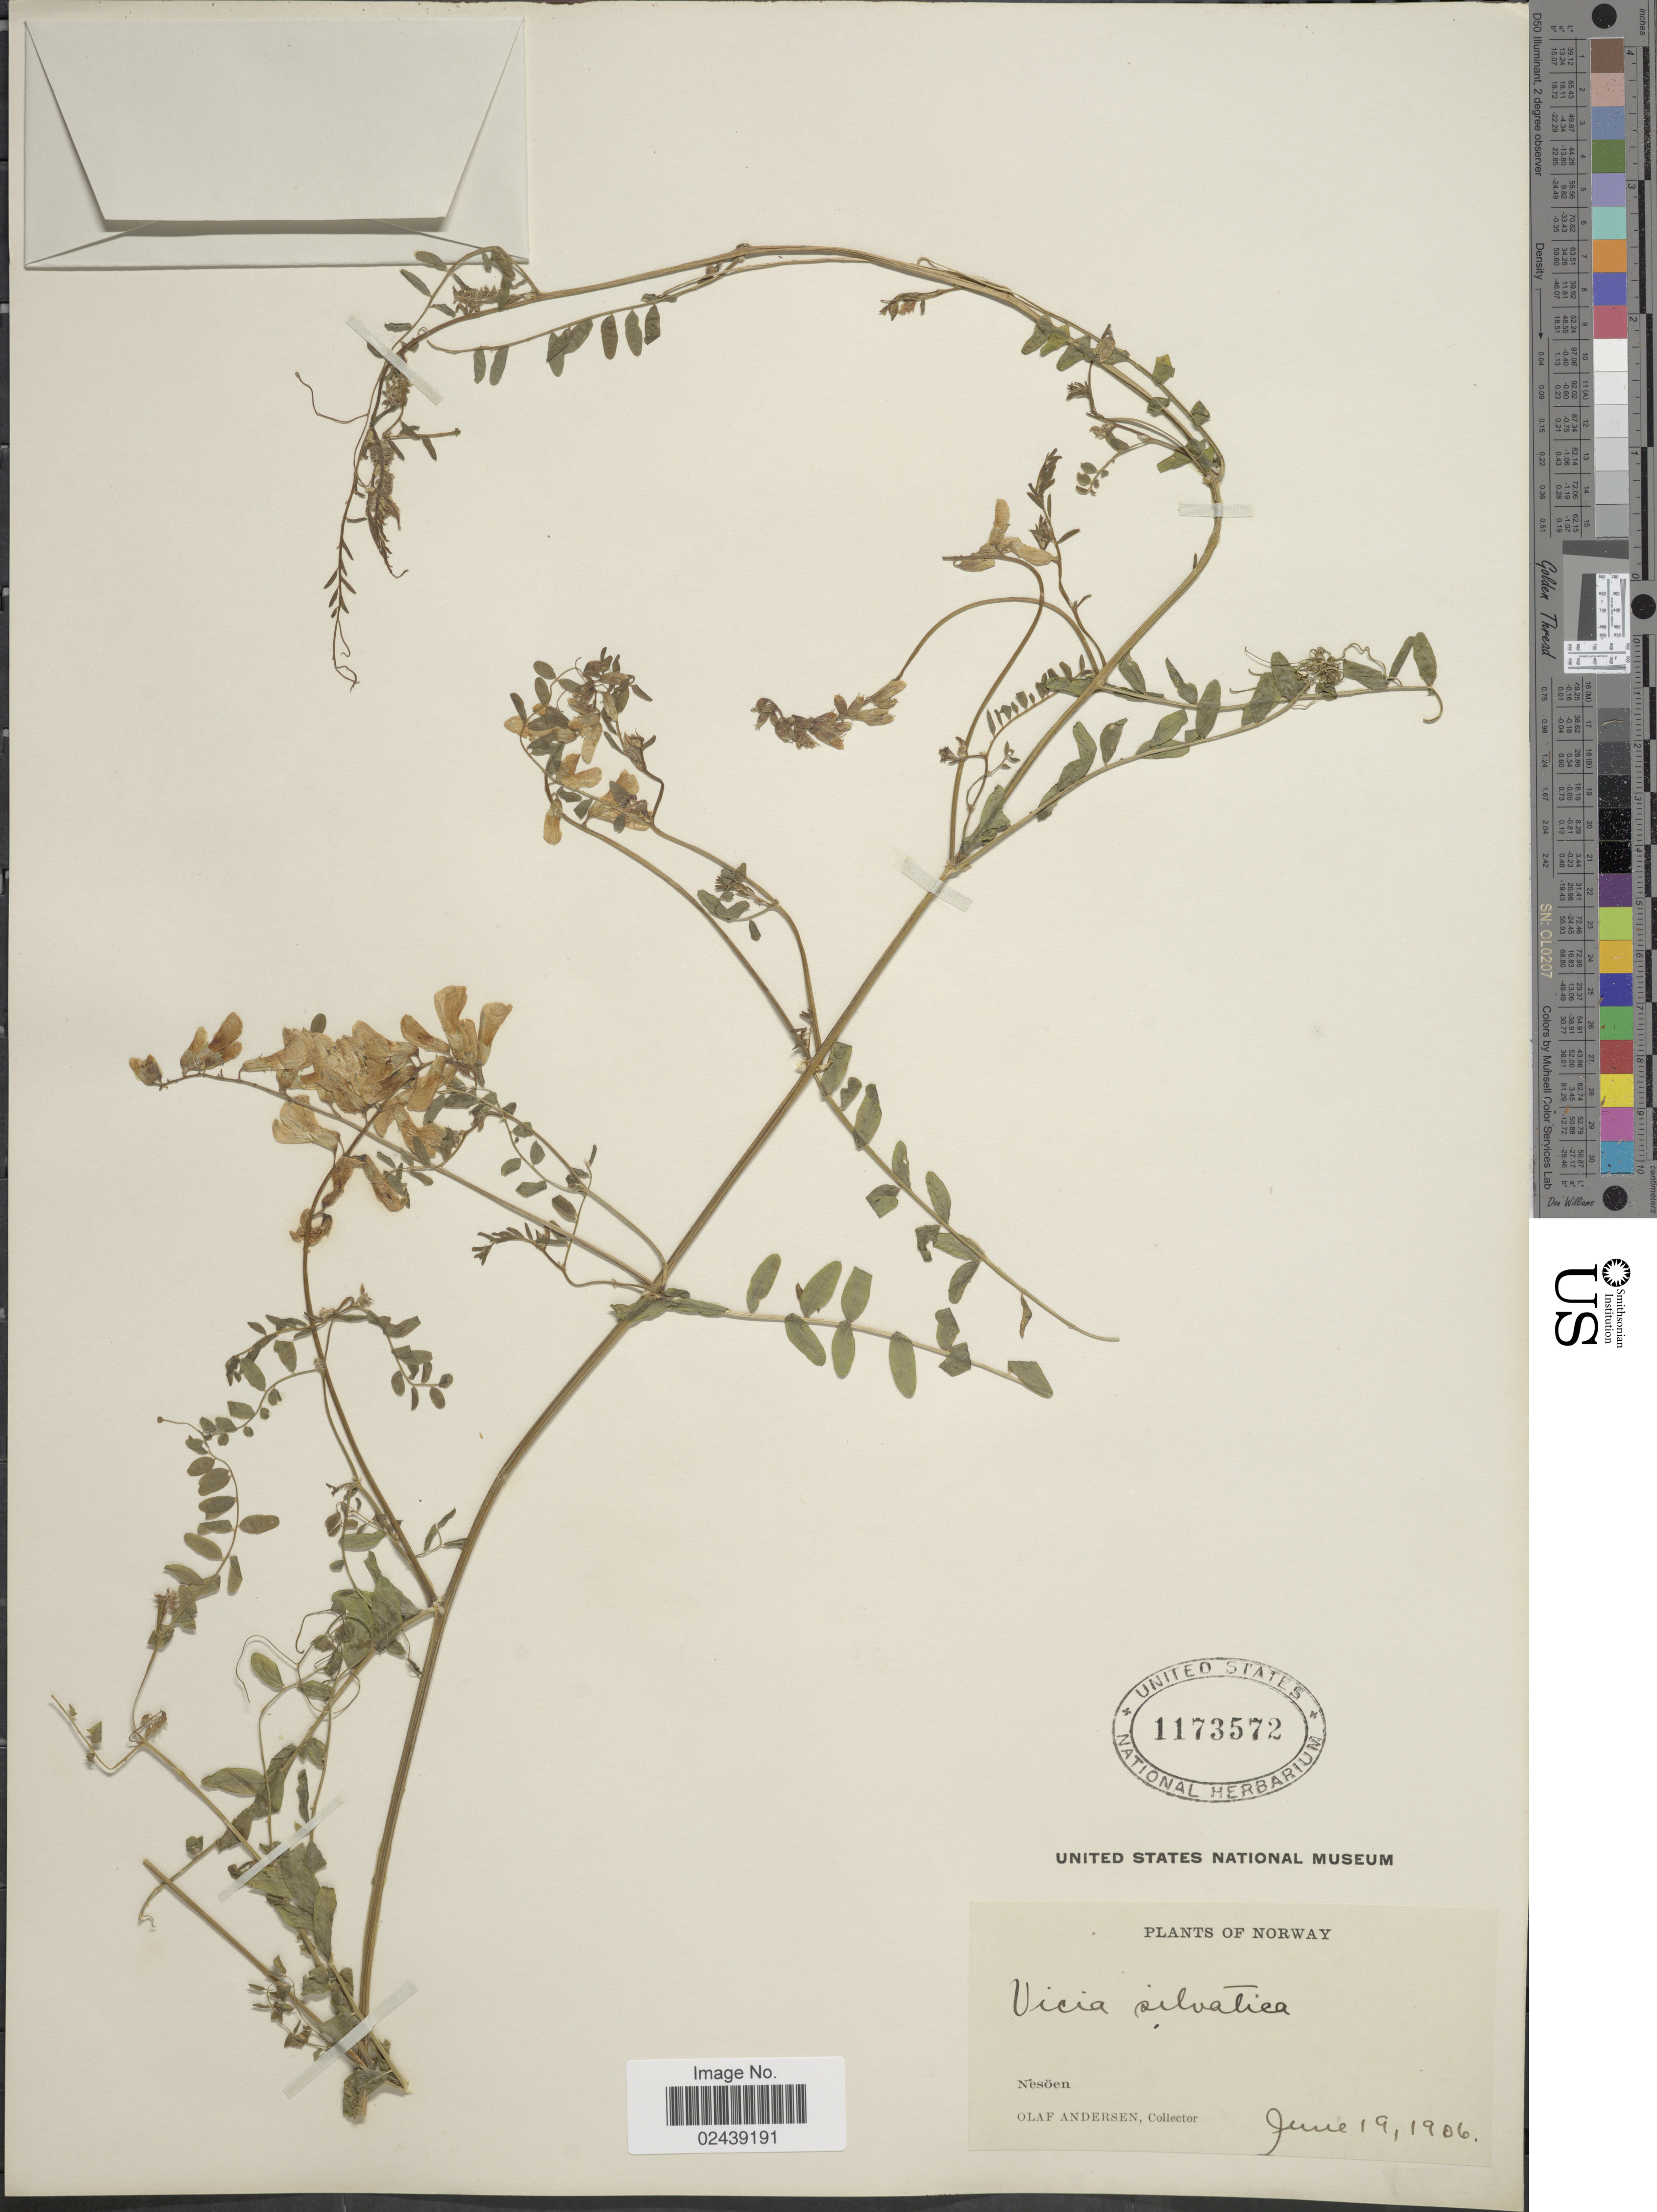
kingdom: Plantae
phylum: Tracheophyta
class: Magnoliopsida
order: Fabales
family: Fabaceae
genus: Vicia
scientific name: Vicia sylvatica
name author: L.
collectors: O. Anderson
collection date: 1906-06-19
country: Norway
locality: Nesoen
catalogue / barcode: US 1173572